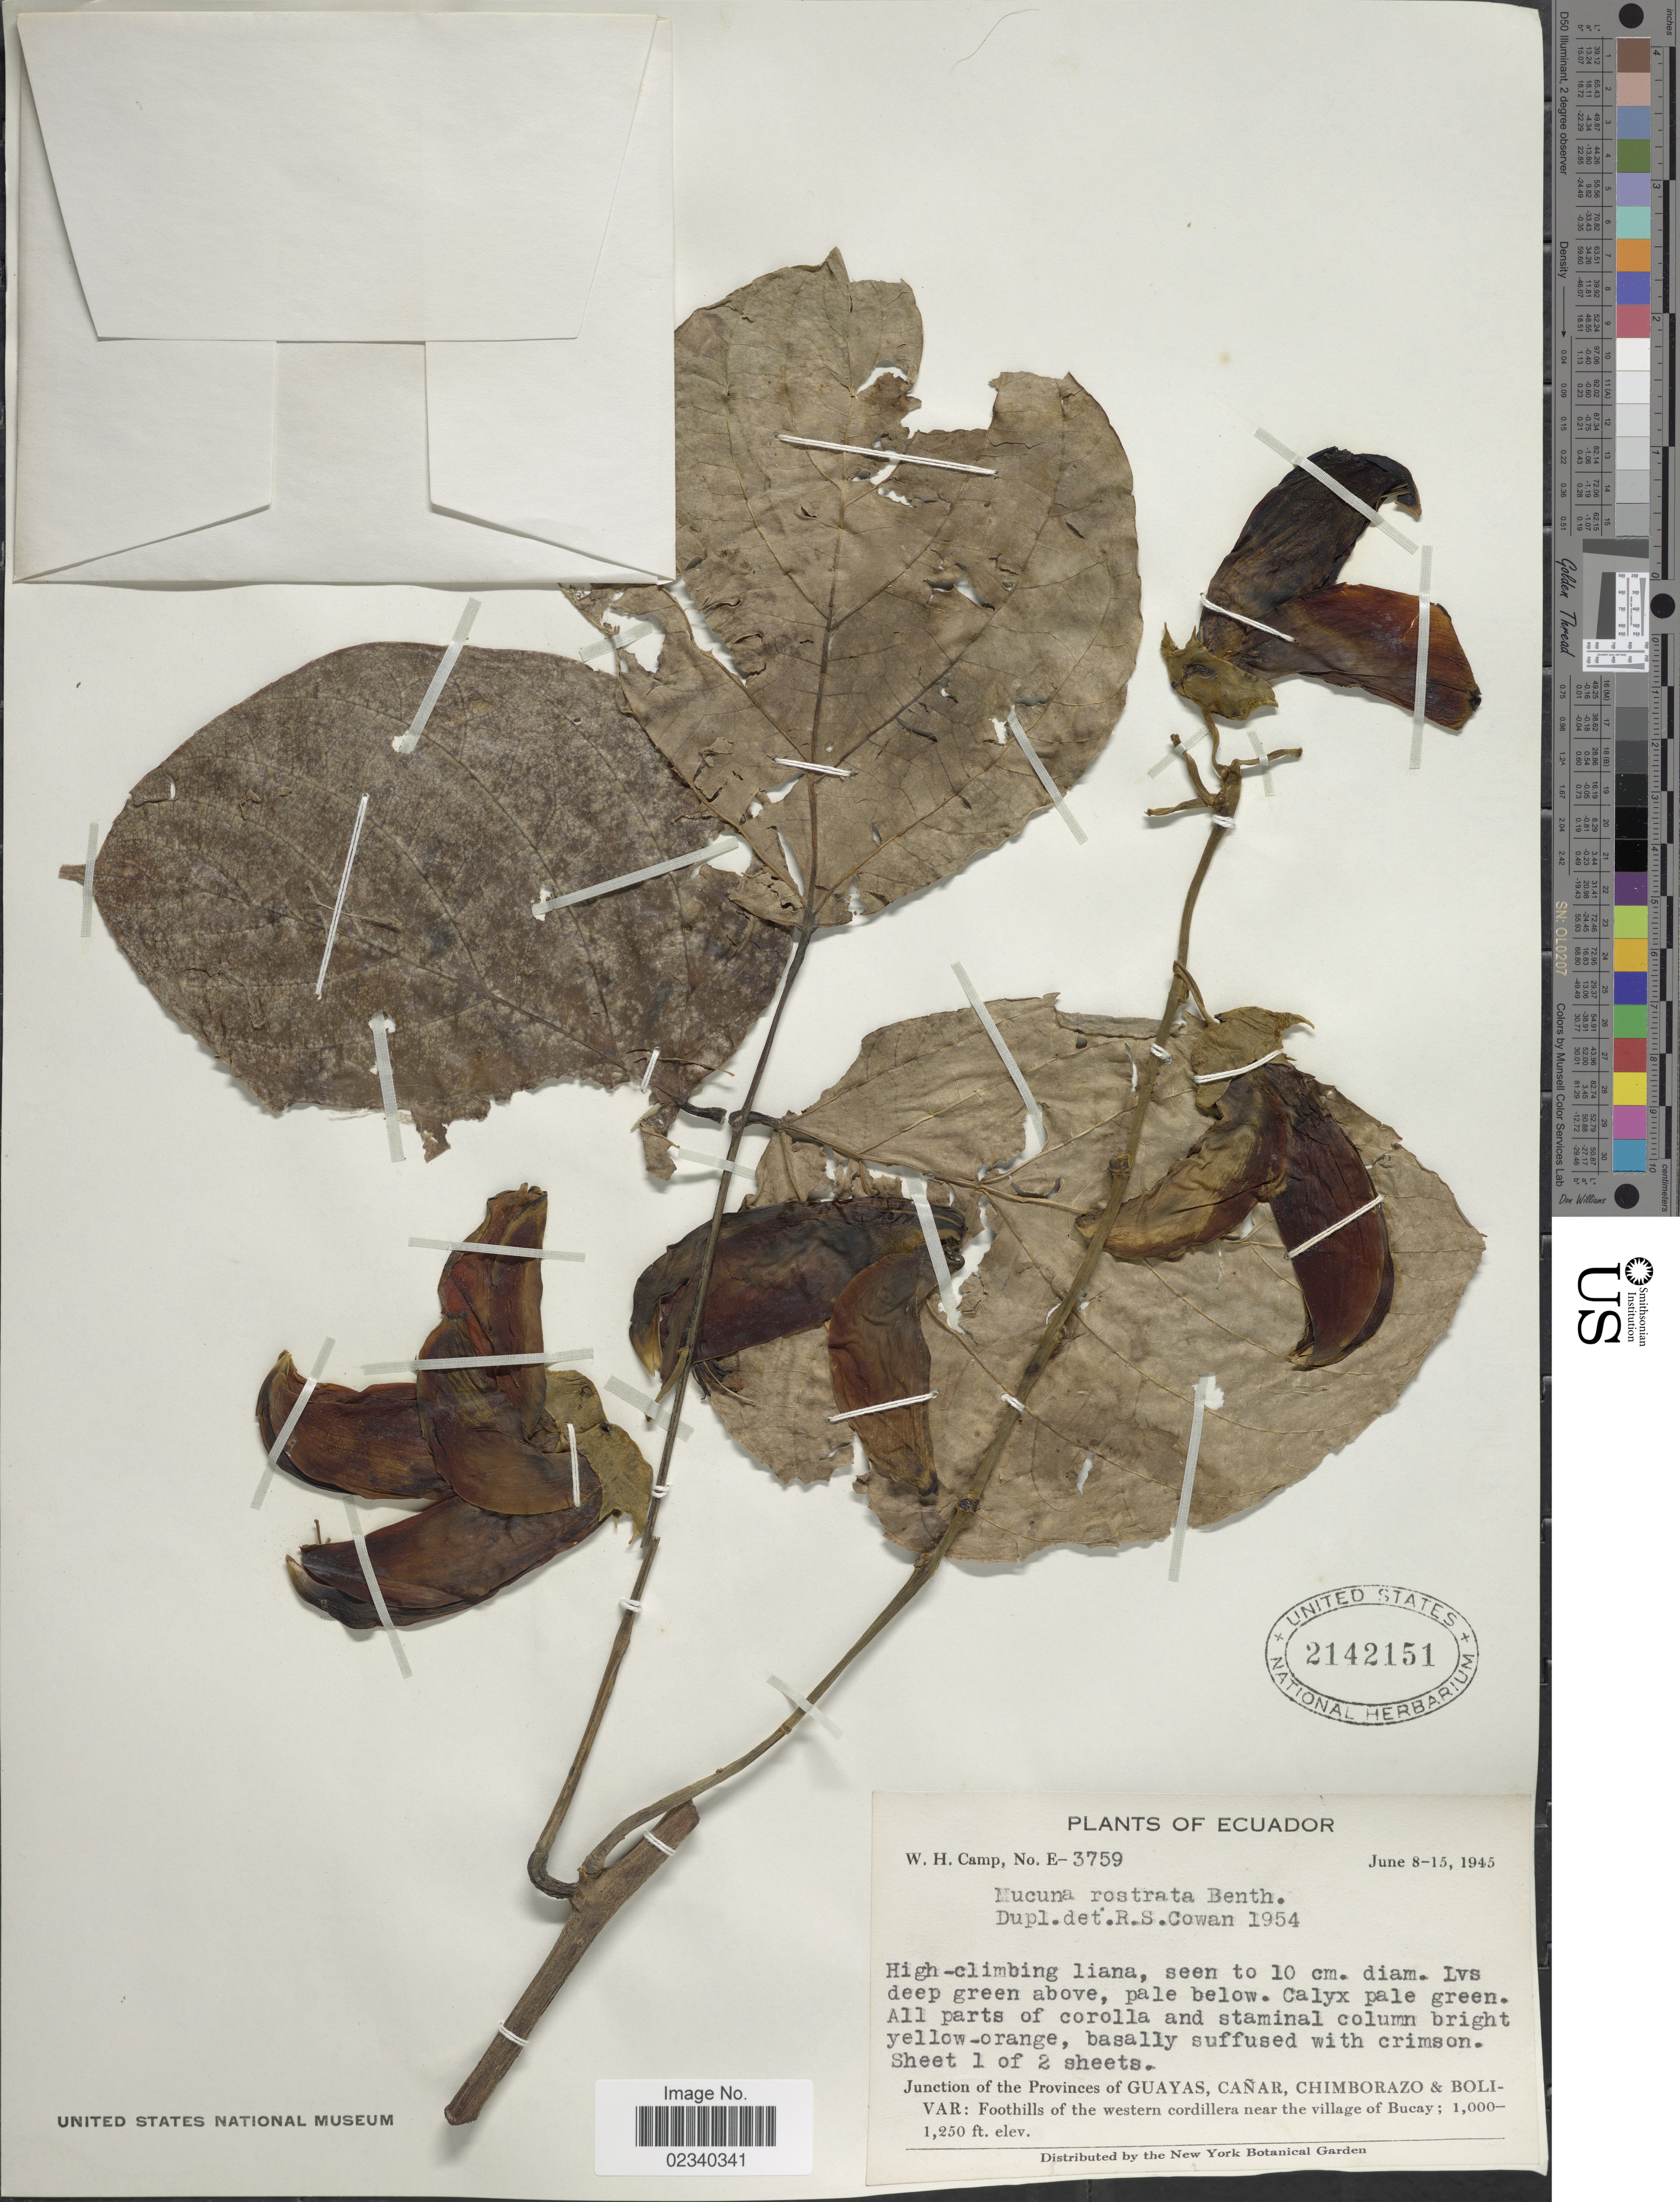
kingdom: Plantae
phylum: Tracheophyta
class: Magnoliopsida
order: Fabales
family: Fabaceae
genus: Mucuna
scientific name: Mucuna rostrata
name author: Benth.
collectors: W. H. Camp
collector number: E- 3759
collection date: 1945-06-08/1945-06-15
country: Ecuador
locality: Junction of the Provinces of Guayas, Canar, Chimborazo & Bolivar: Foothills of the western cordillera near the village of Bucay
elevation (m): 381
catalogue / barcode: US 2142151